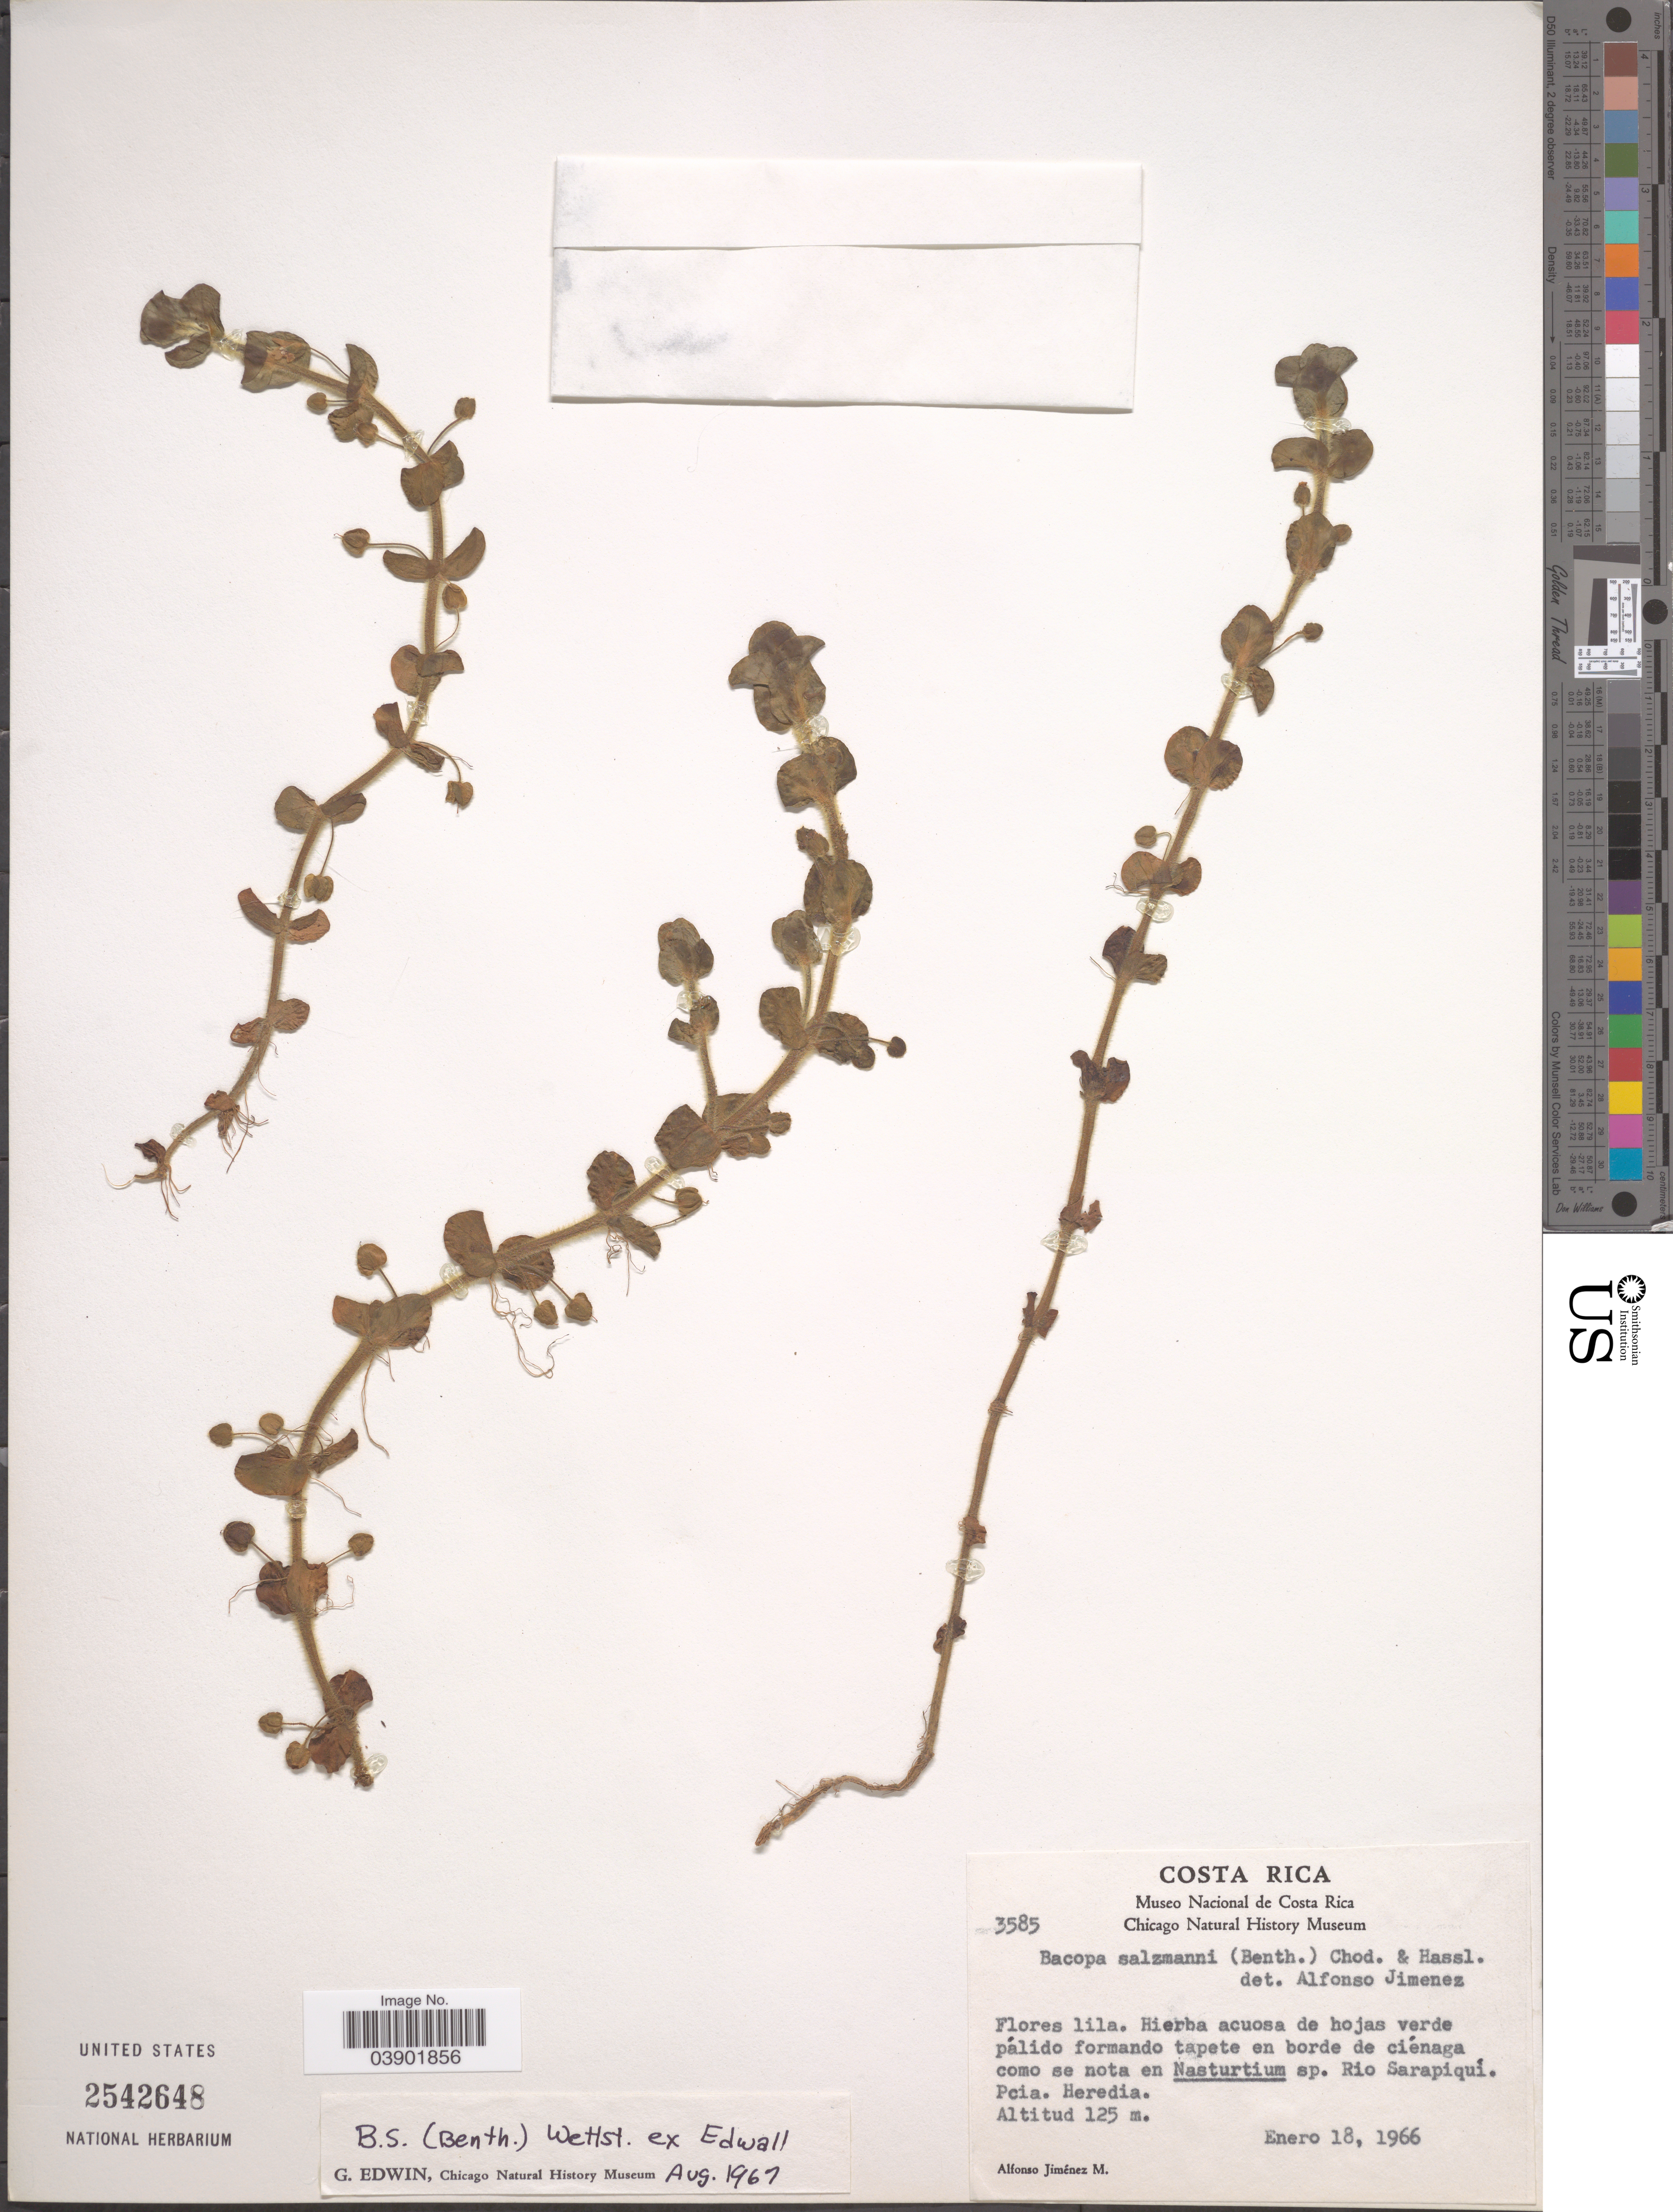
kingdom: Plantae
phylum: Tracheophyta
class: Magnoliopsida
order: Lamiales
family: Plantaginaceae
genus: Bacopa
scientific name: Bacopa salzmannii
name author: (Benth.) Wettst. ex Edwall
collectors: A. Jimenez M.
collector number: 3585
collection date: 1966-01-18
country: Costa Rica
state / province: Heredia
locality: Rio Sarapiquí. Pcia. Heredia.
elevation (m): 125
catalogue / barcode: US 2542648